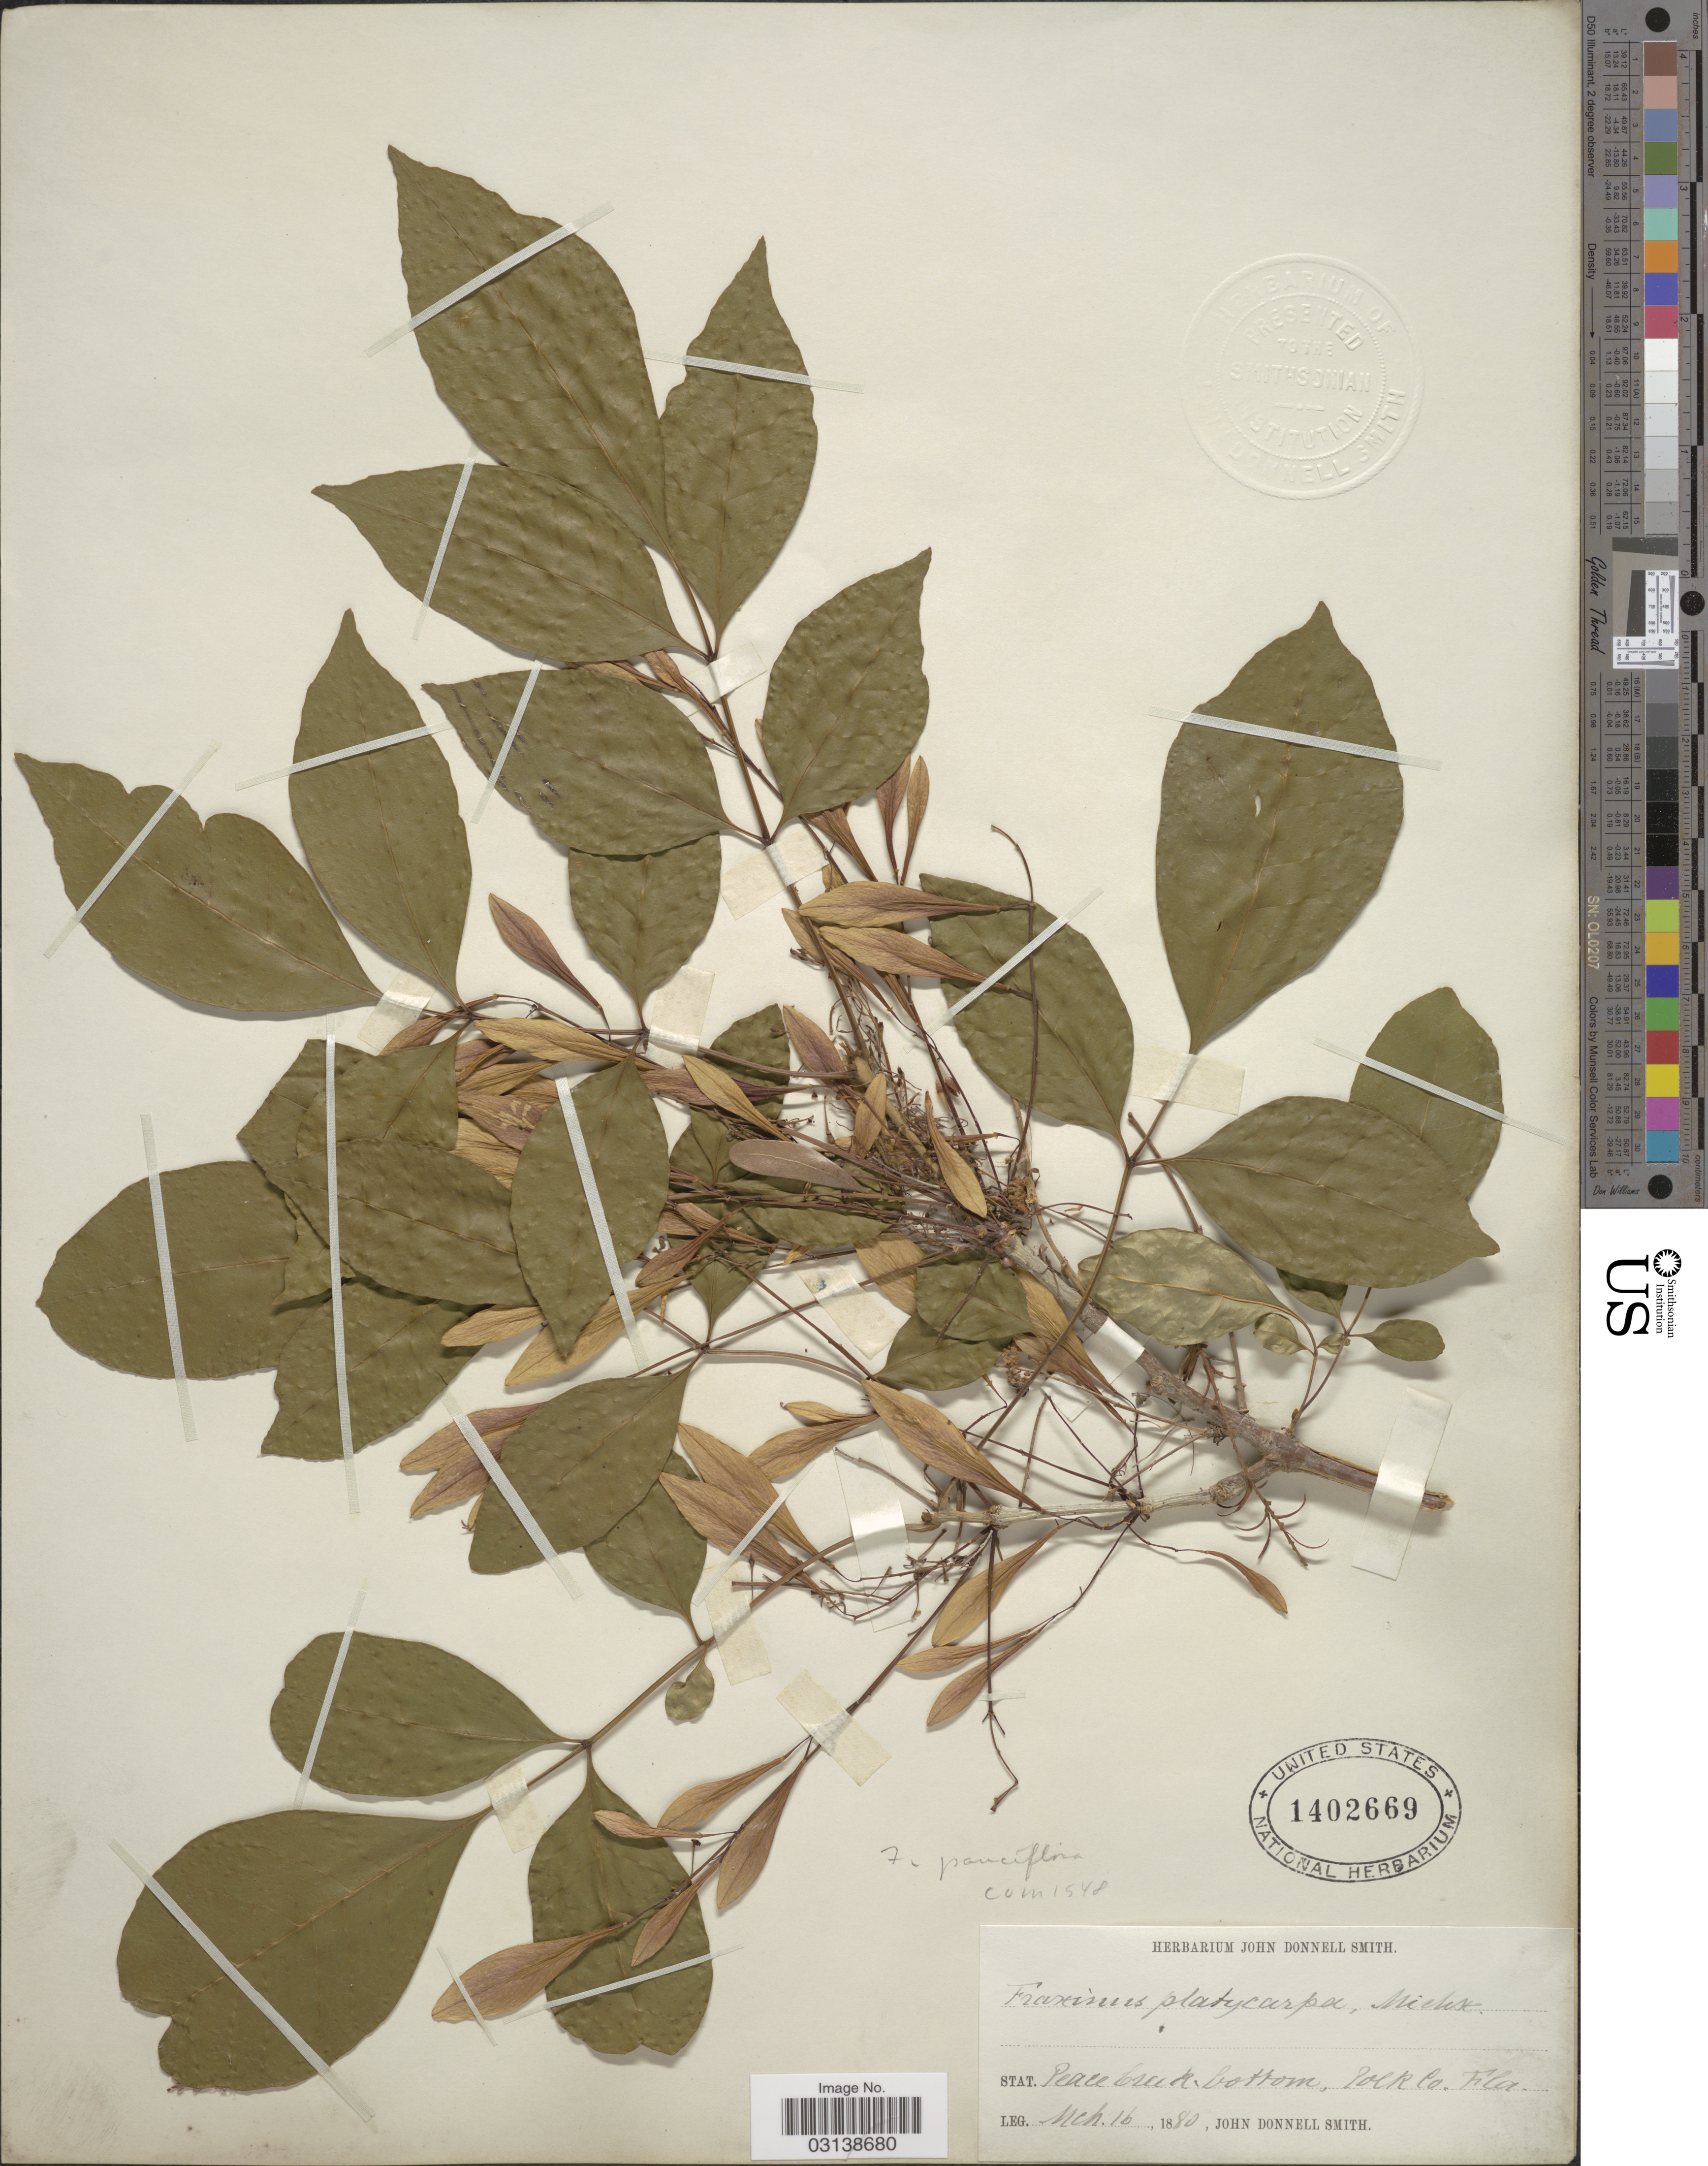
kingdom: Plantae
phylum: Tracheophyta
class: Magnoliopsida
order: Lamiales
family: Oleaceae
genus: Fraxinus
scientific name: Fraxinus caroliniana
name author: Mill.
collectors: J. Donnell Smith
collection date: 1880-03-16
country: United States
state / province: Florida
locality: Peace Creek-bottom, Polk Co.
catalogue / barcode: US 1402669